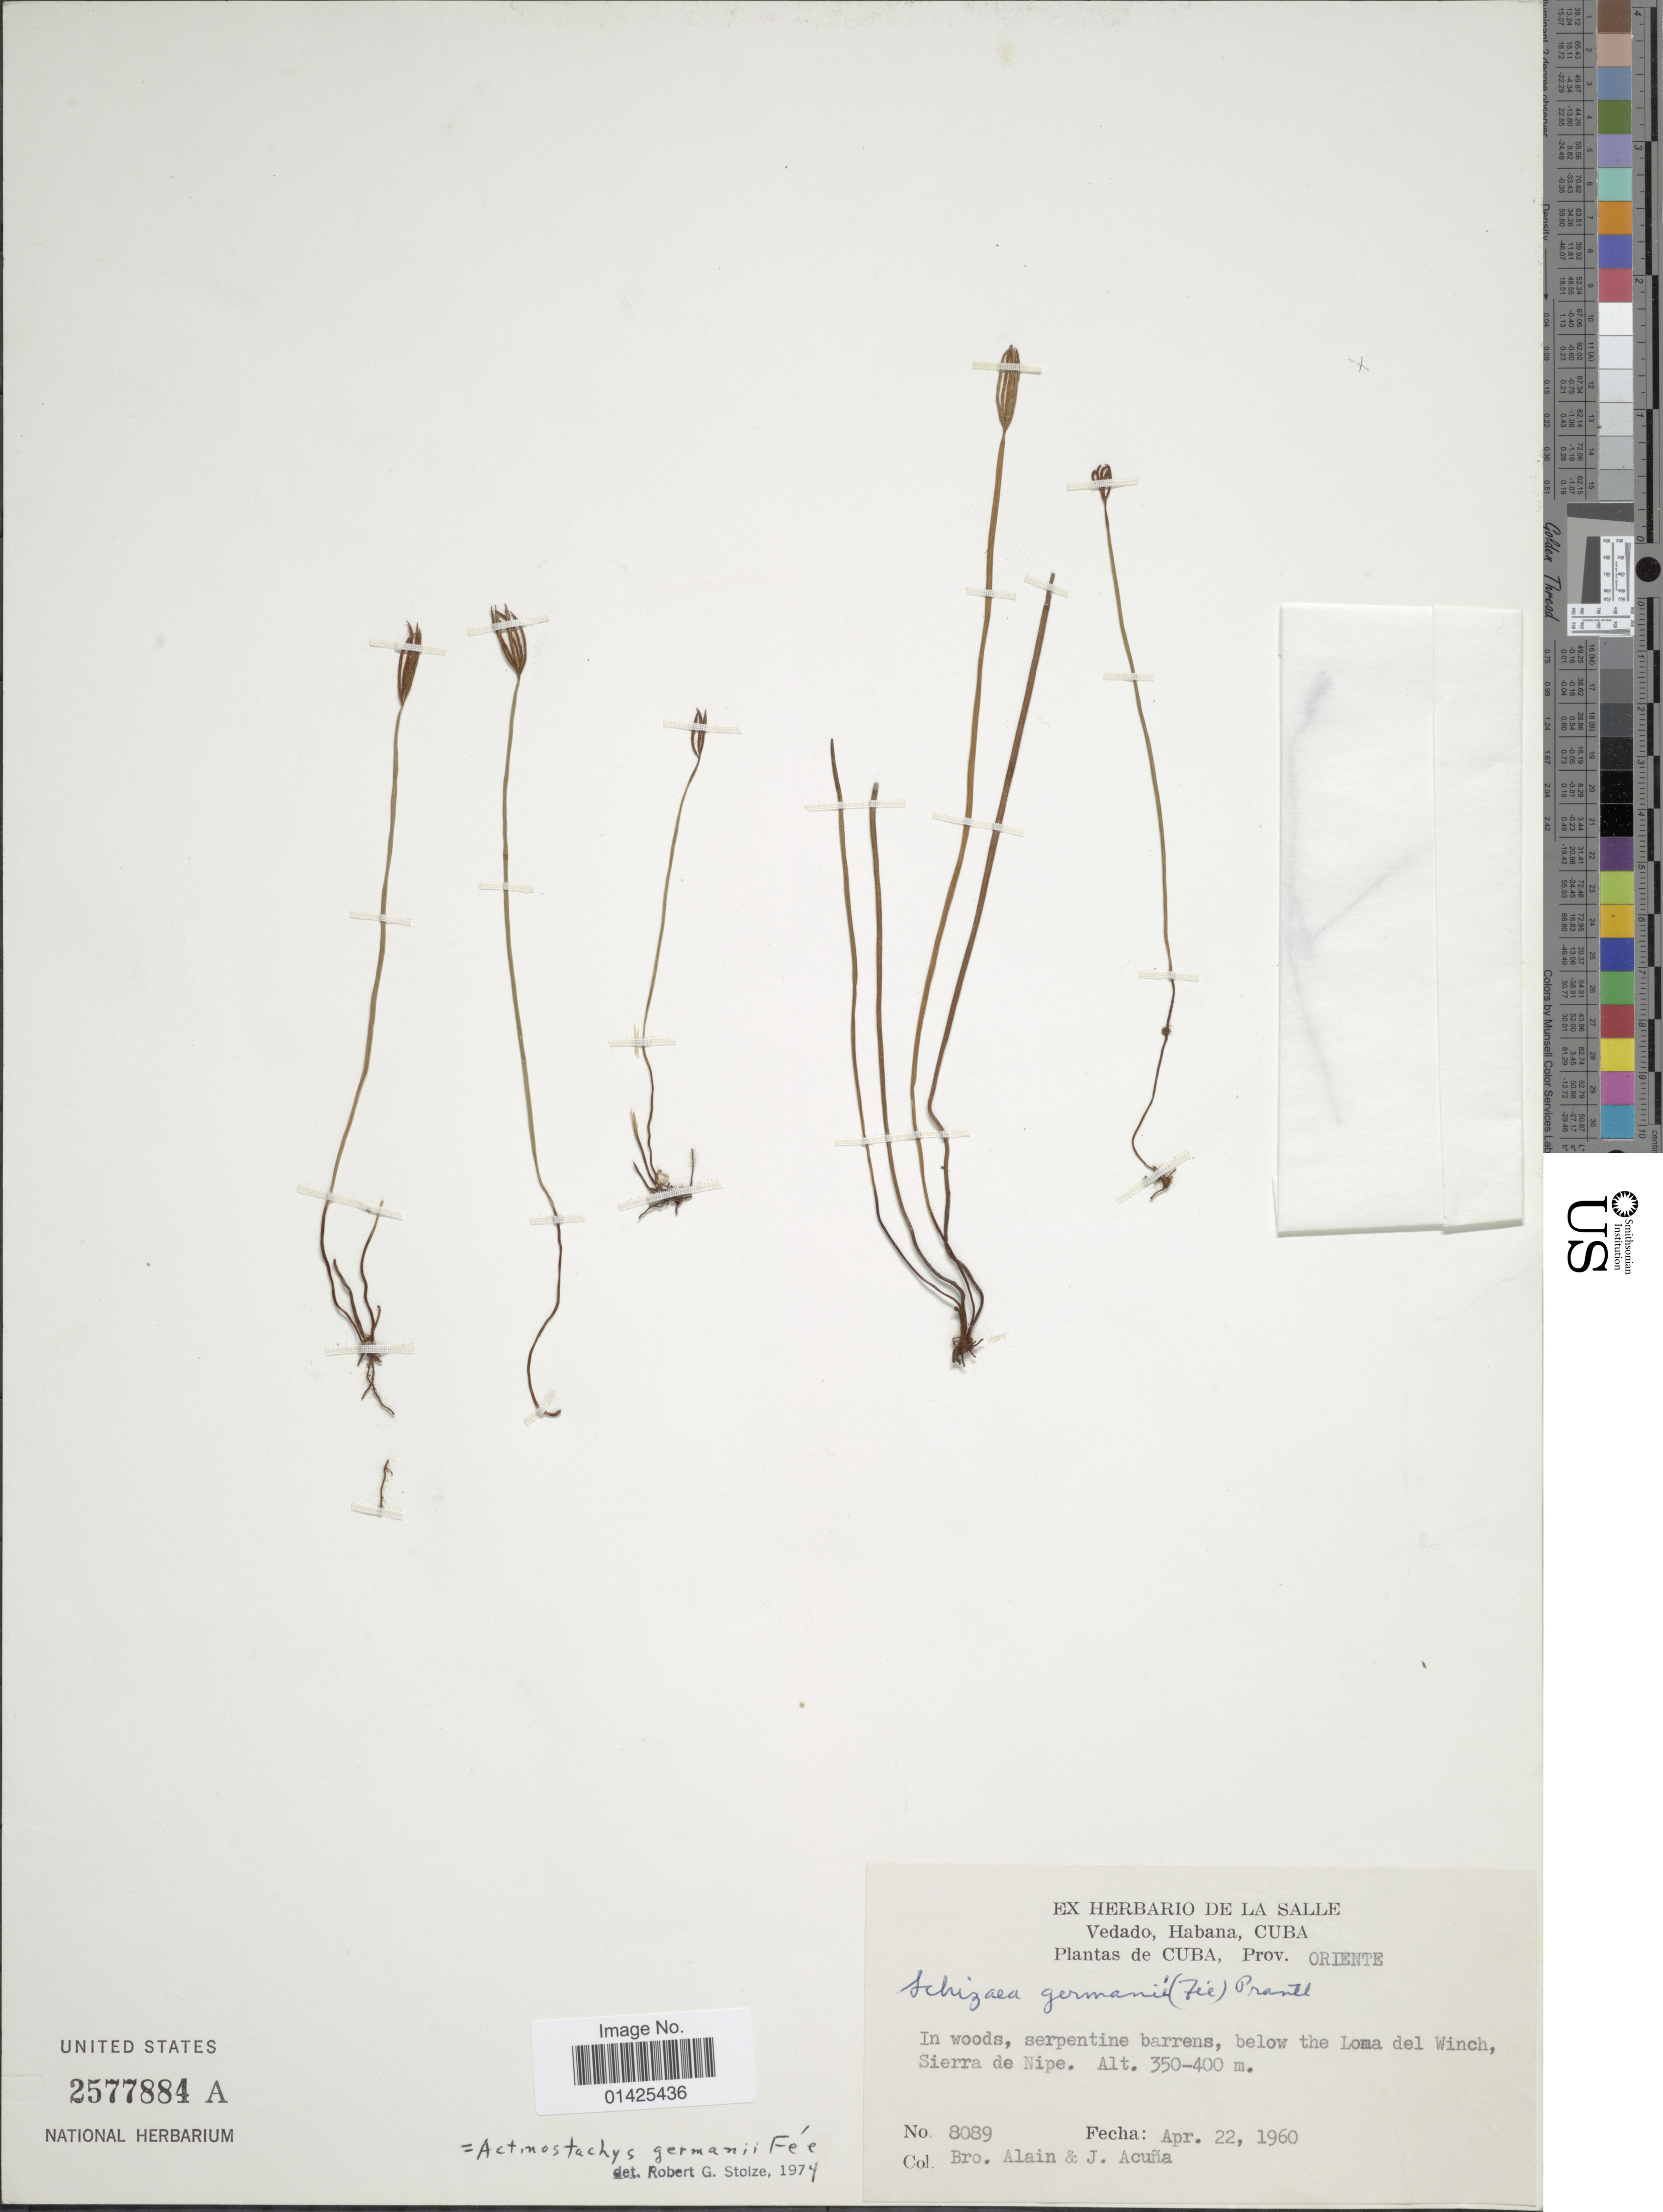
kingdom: Plantae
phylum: Tracheophyta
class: Polypodiopsida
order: Schizaeales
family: Schizaeaceae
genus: Actinostachys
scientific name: Actinostachys pennula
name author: (Sw.) Hook.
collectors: Bro. Alain - DO NOT USE & J. B. Acuña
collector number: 8089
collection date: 1960-04-22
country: Cuba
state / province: Oriente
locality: Vedada, Habana in woods, serpentine barrens, below the Loma del Winch, Siera de Nipe.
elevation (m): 350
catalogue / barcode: US 2577884A